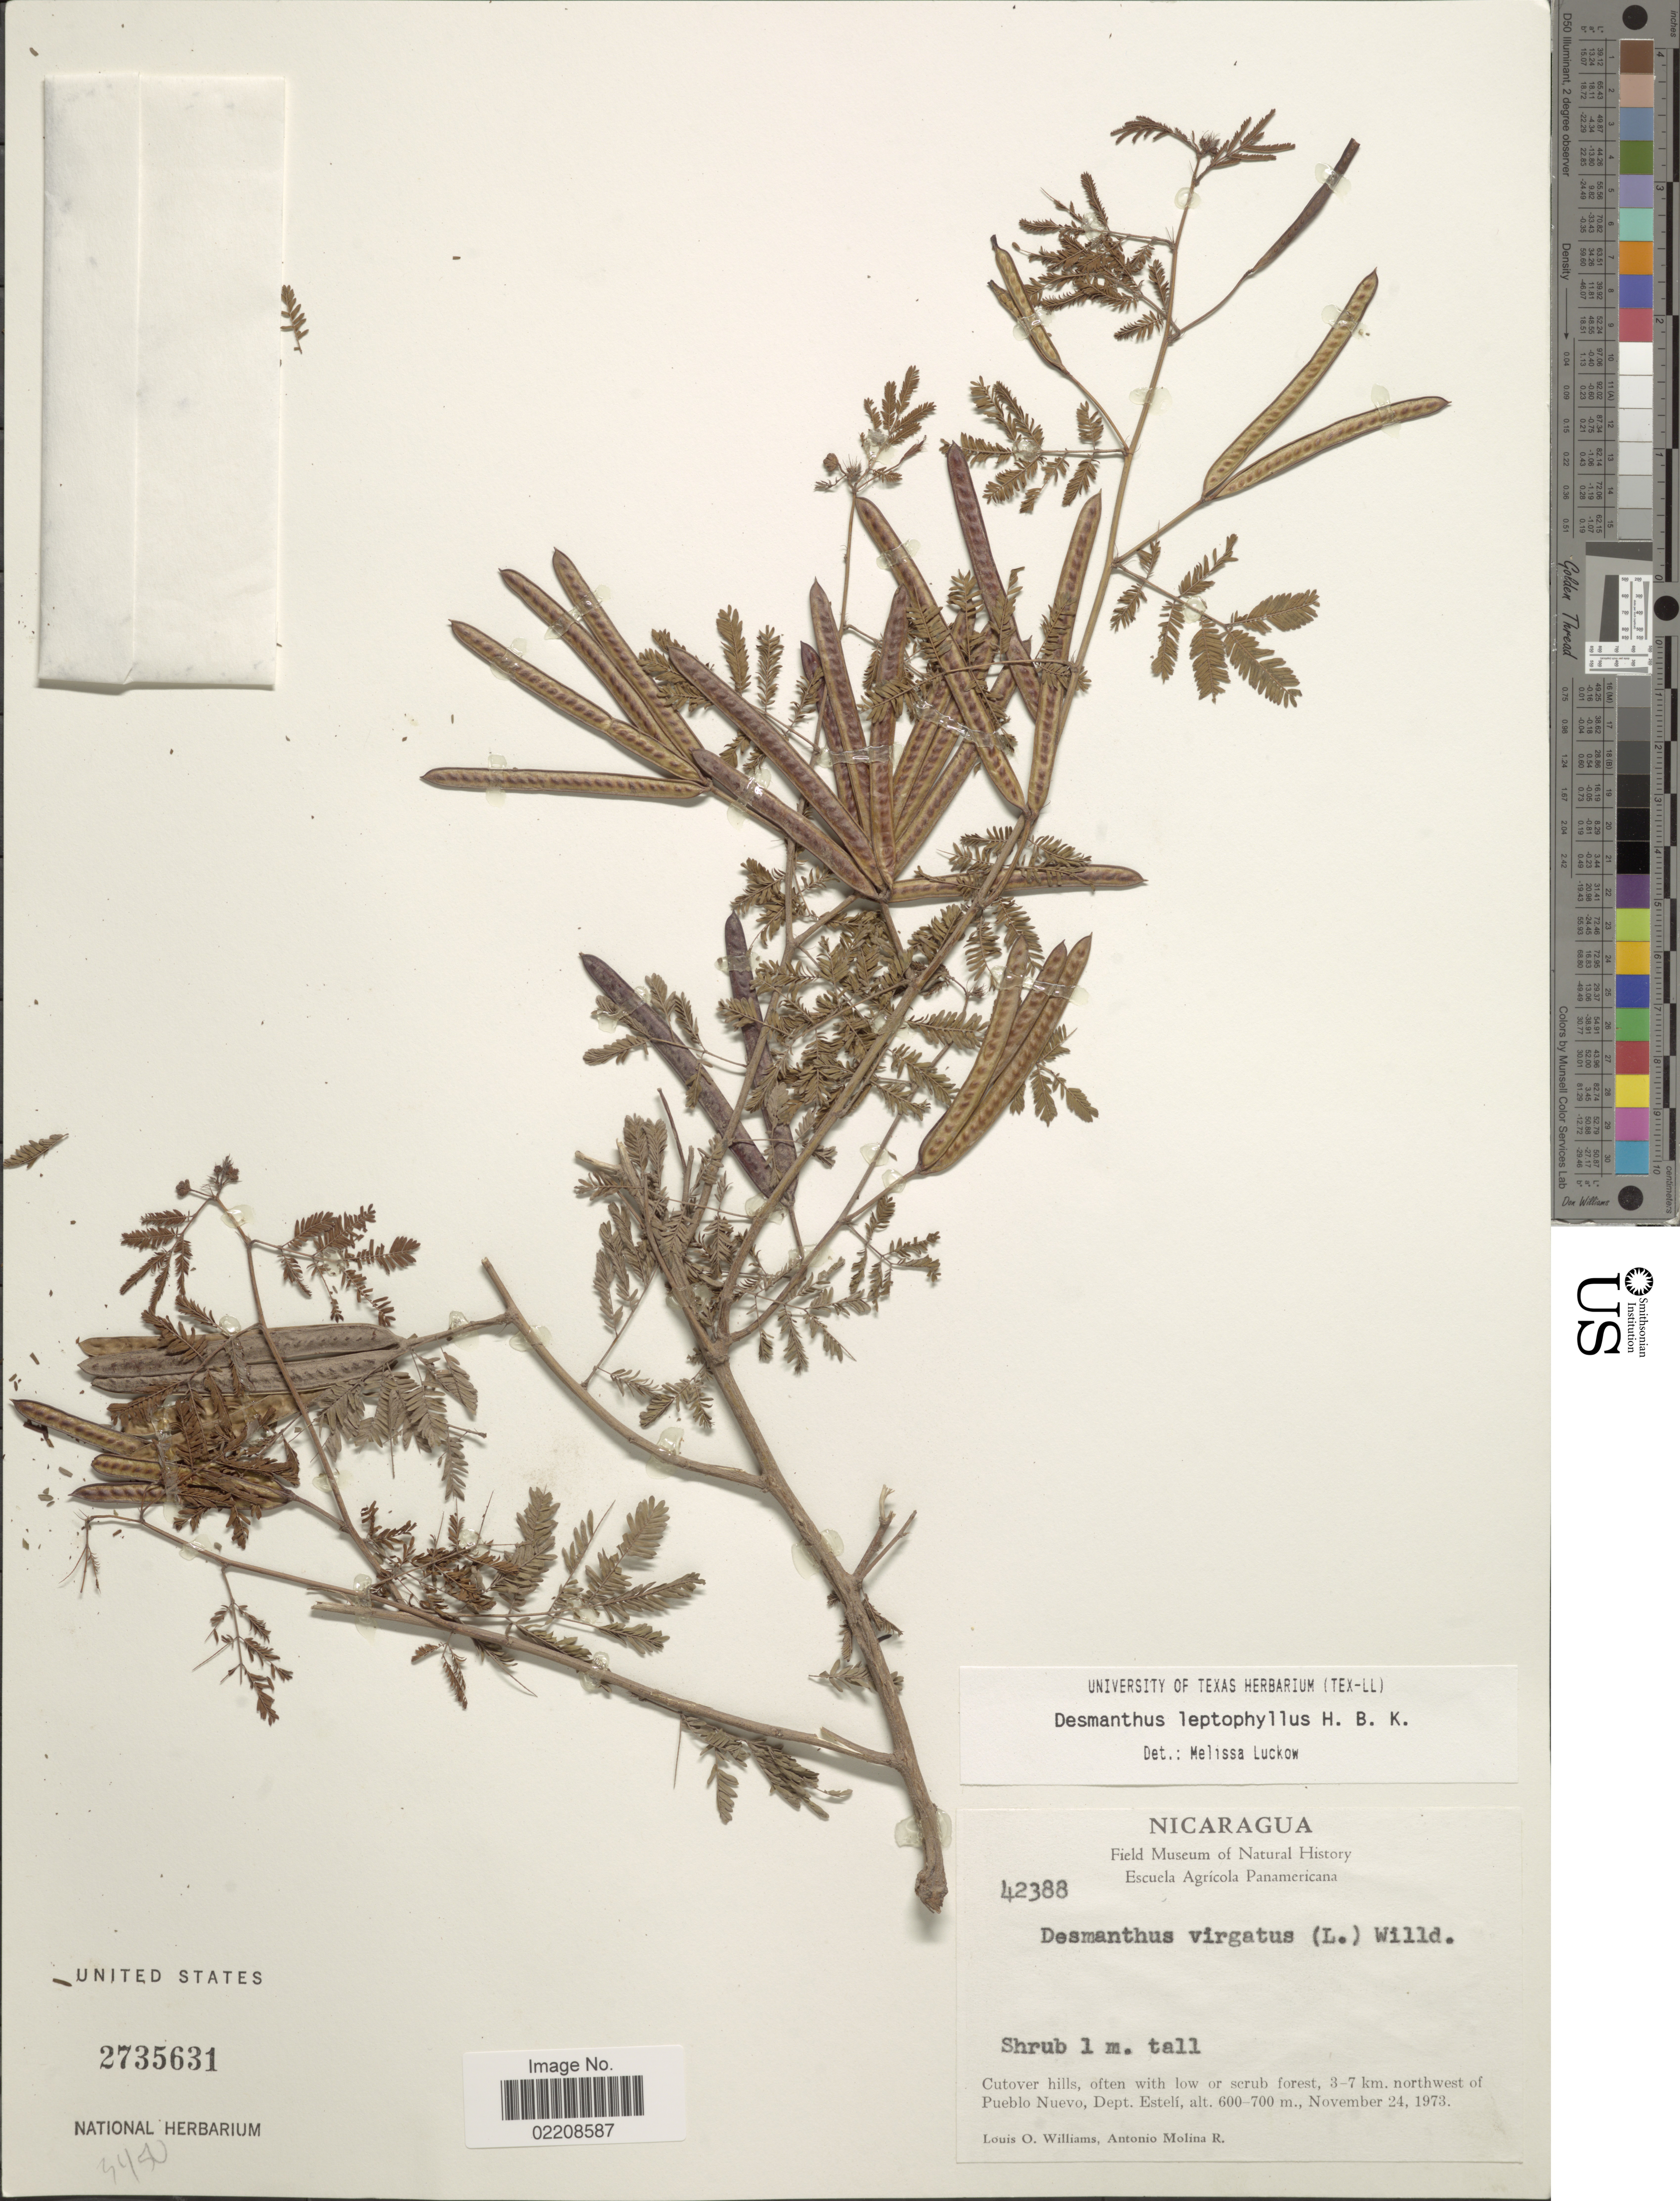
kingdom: Plantae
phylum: Tracheophyta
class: Magnoliopsida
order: Fabales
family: Fabaceae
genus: Desmanthus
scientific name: Desmanthus leptophyllus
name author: Kunth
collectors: L. O. Williams & A. Molina R.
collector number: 42388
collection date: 1973-11-24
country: Nicaragua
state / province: Esteli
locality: Cutover hills, often with low or scrub forest, 3-7 km. northwest of Pueblo Nuevo, Dept. Estelí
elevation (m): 600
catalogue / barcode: US 2735631